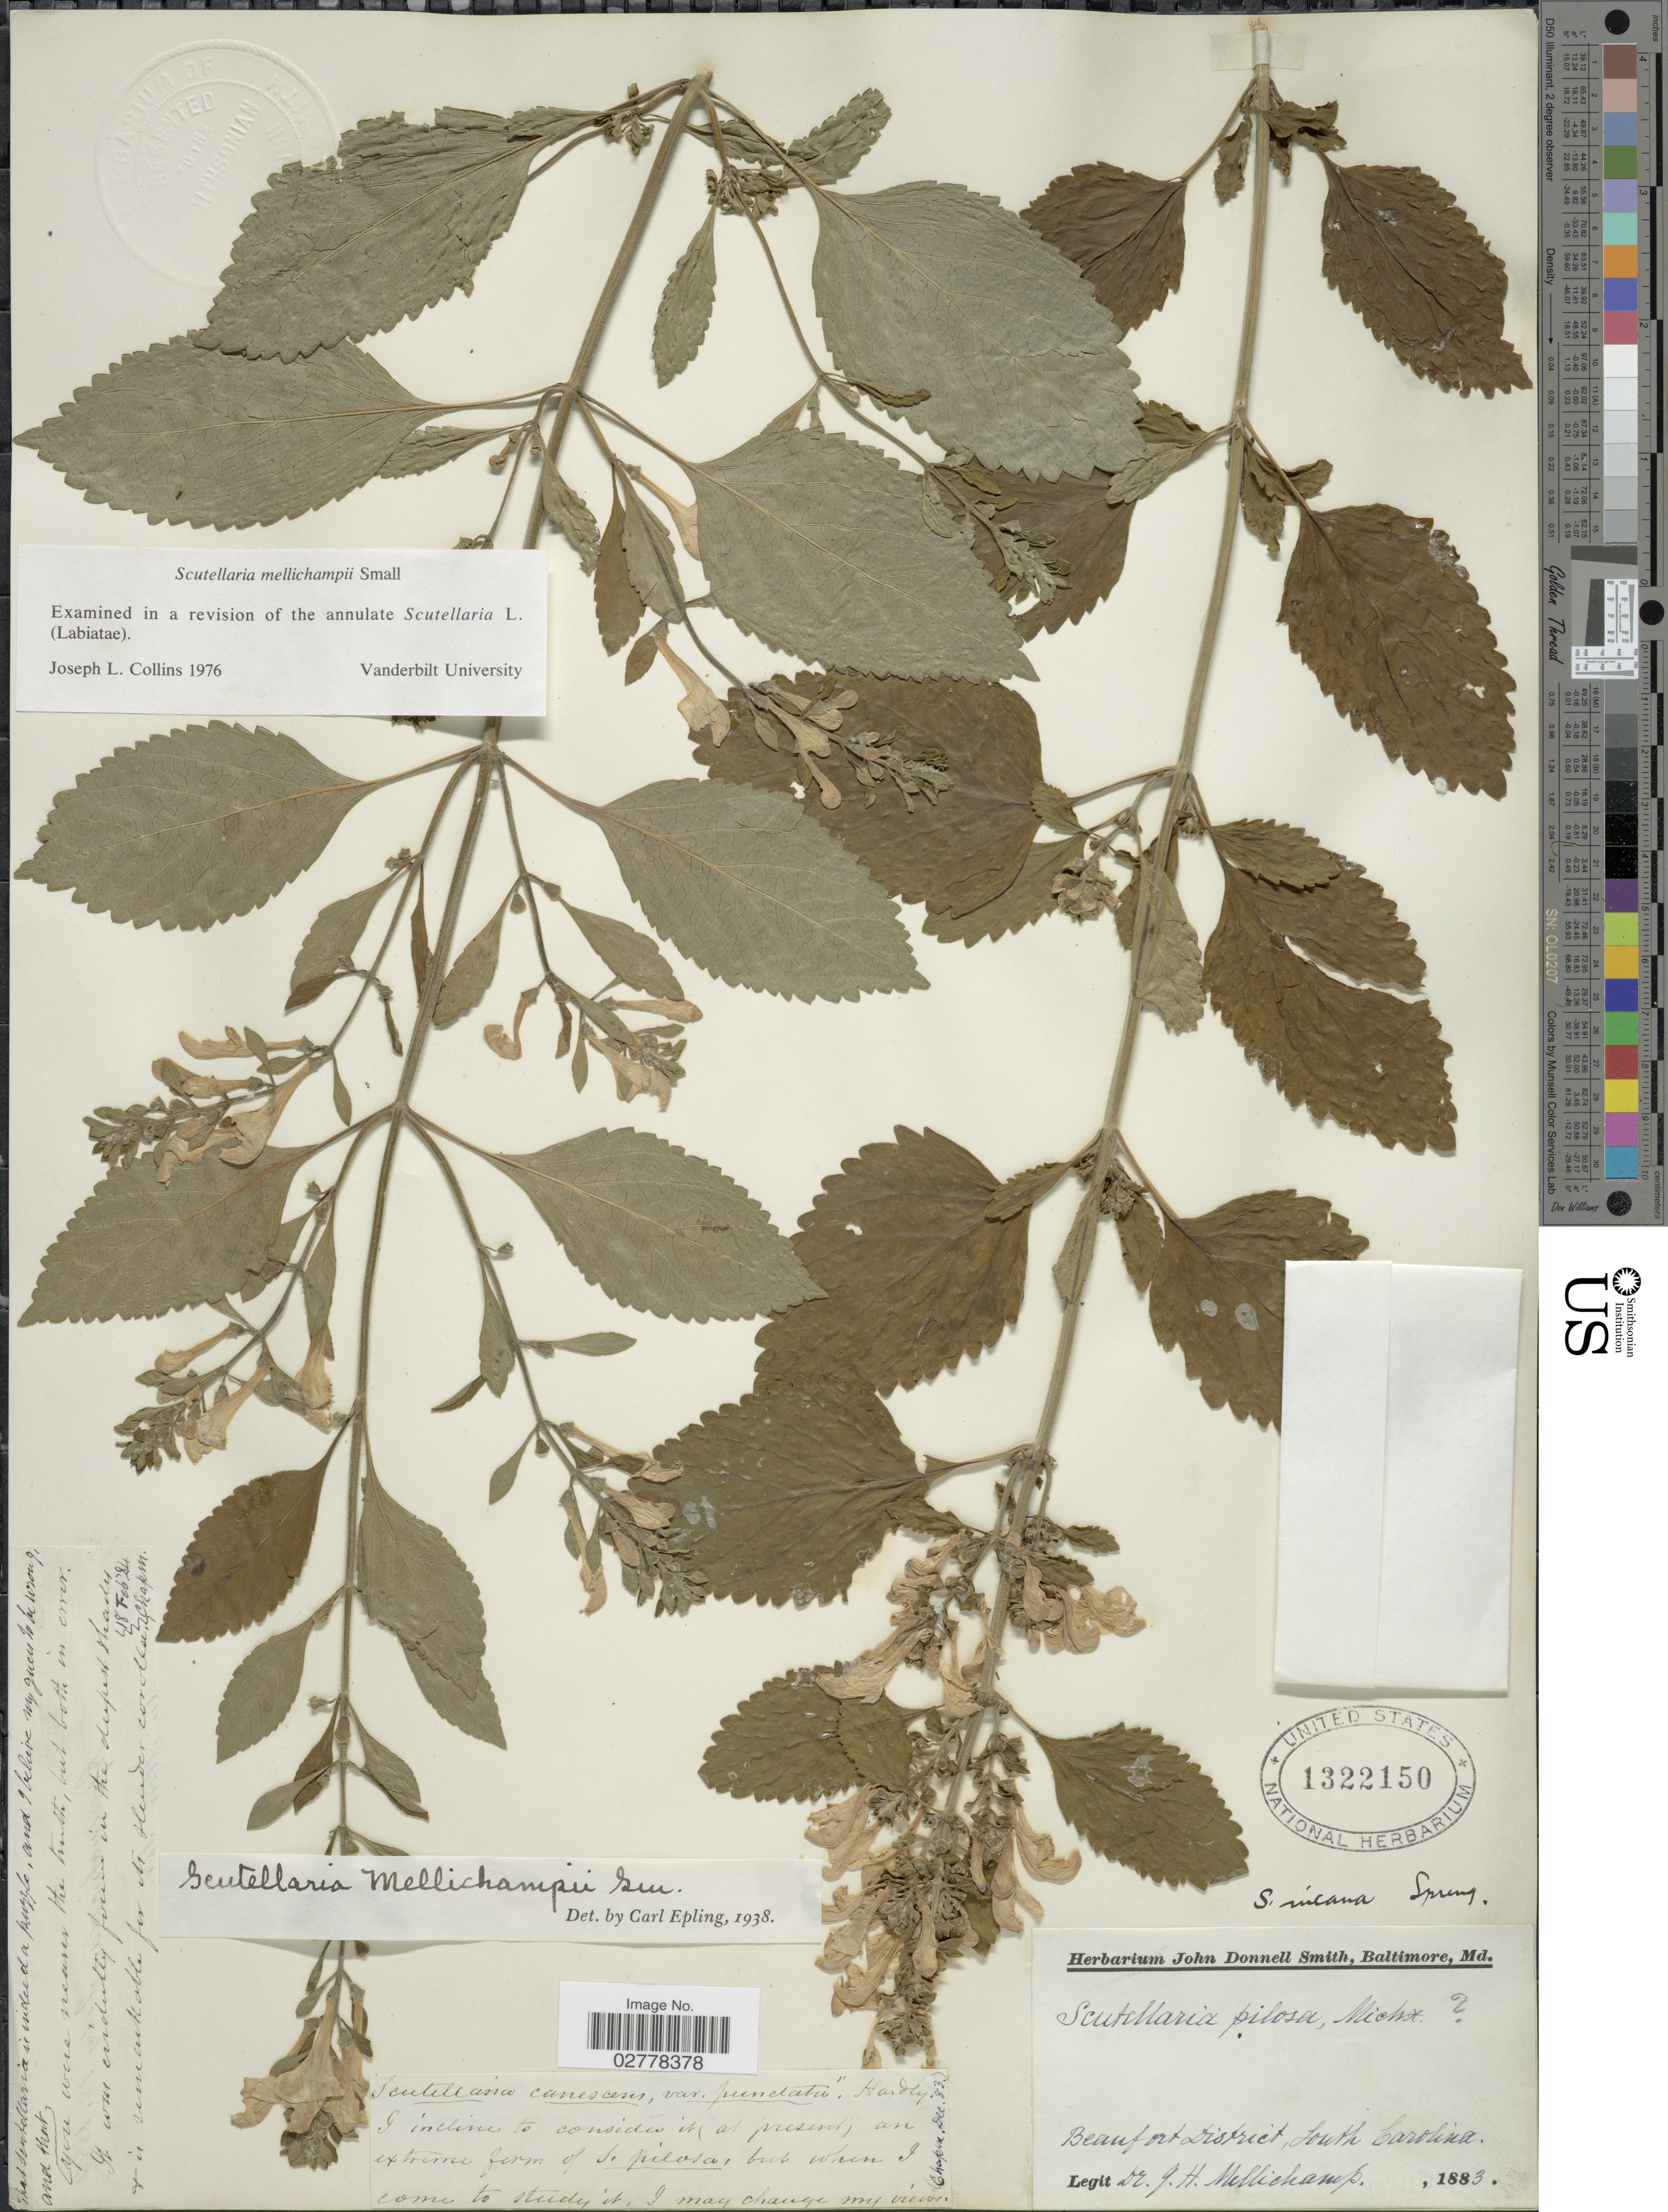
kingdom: Plantae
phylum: Tracheophyta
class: Magnoliopsida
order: Lamiales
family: Lamiaceae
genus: Scutellaria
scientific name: Scutellaria mellichampii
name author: Small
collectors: Q. Mellichamp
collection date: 1883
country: United States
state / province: South Carolina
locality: Beaufort District. Sincana Spring.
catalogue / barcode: US 1322150